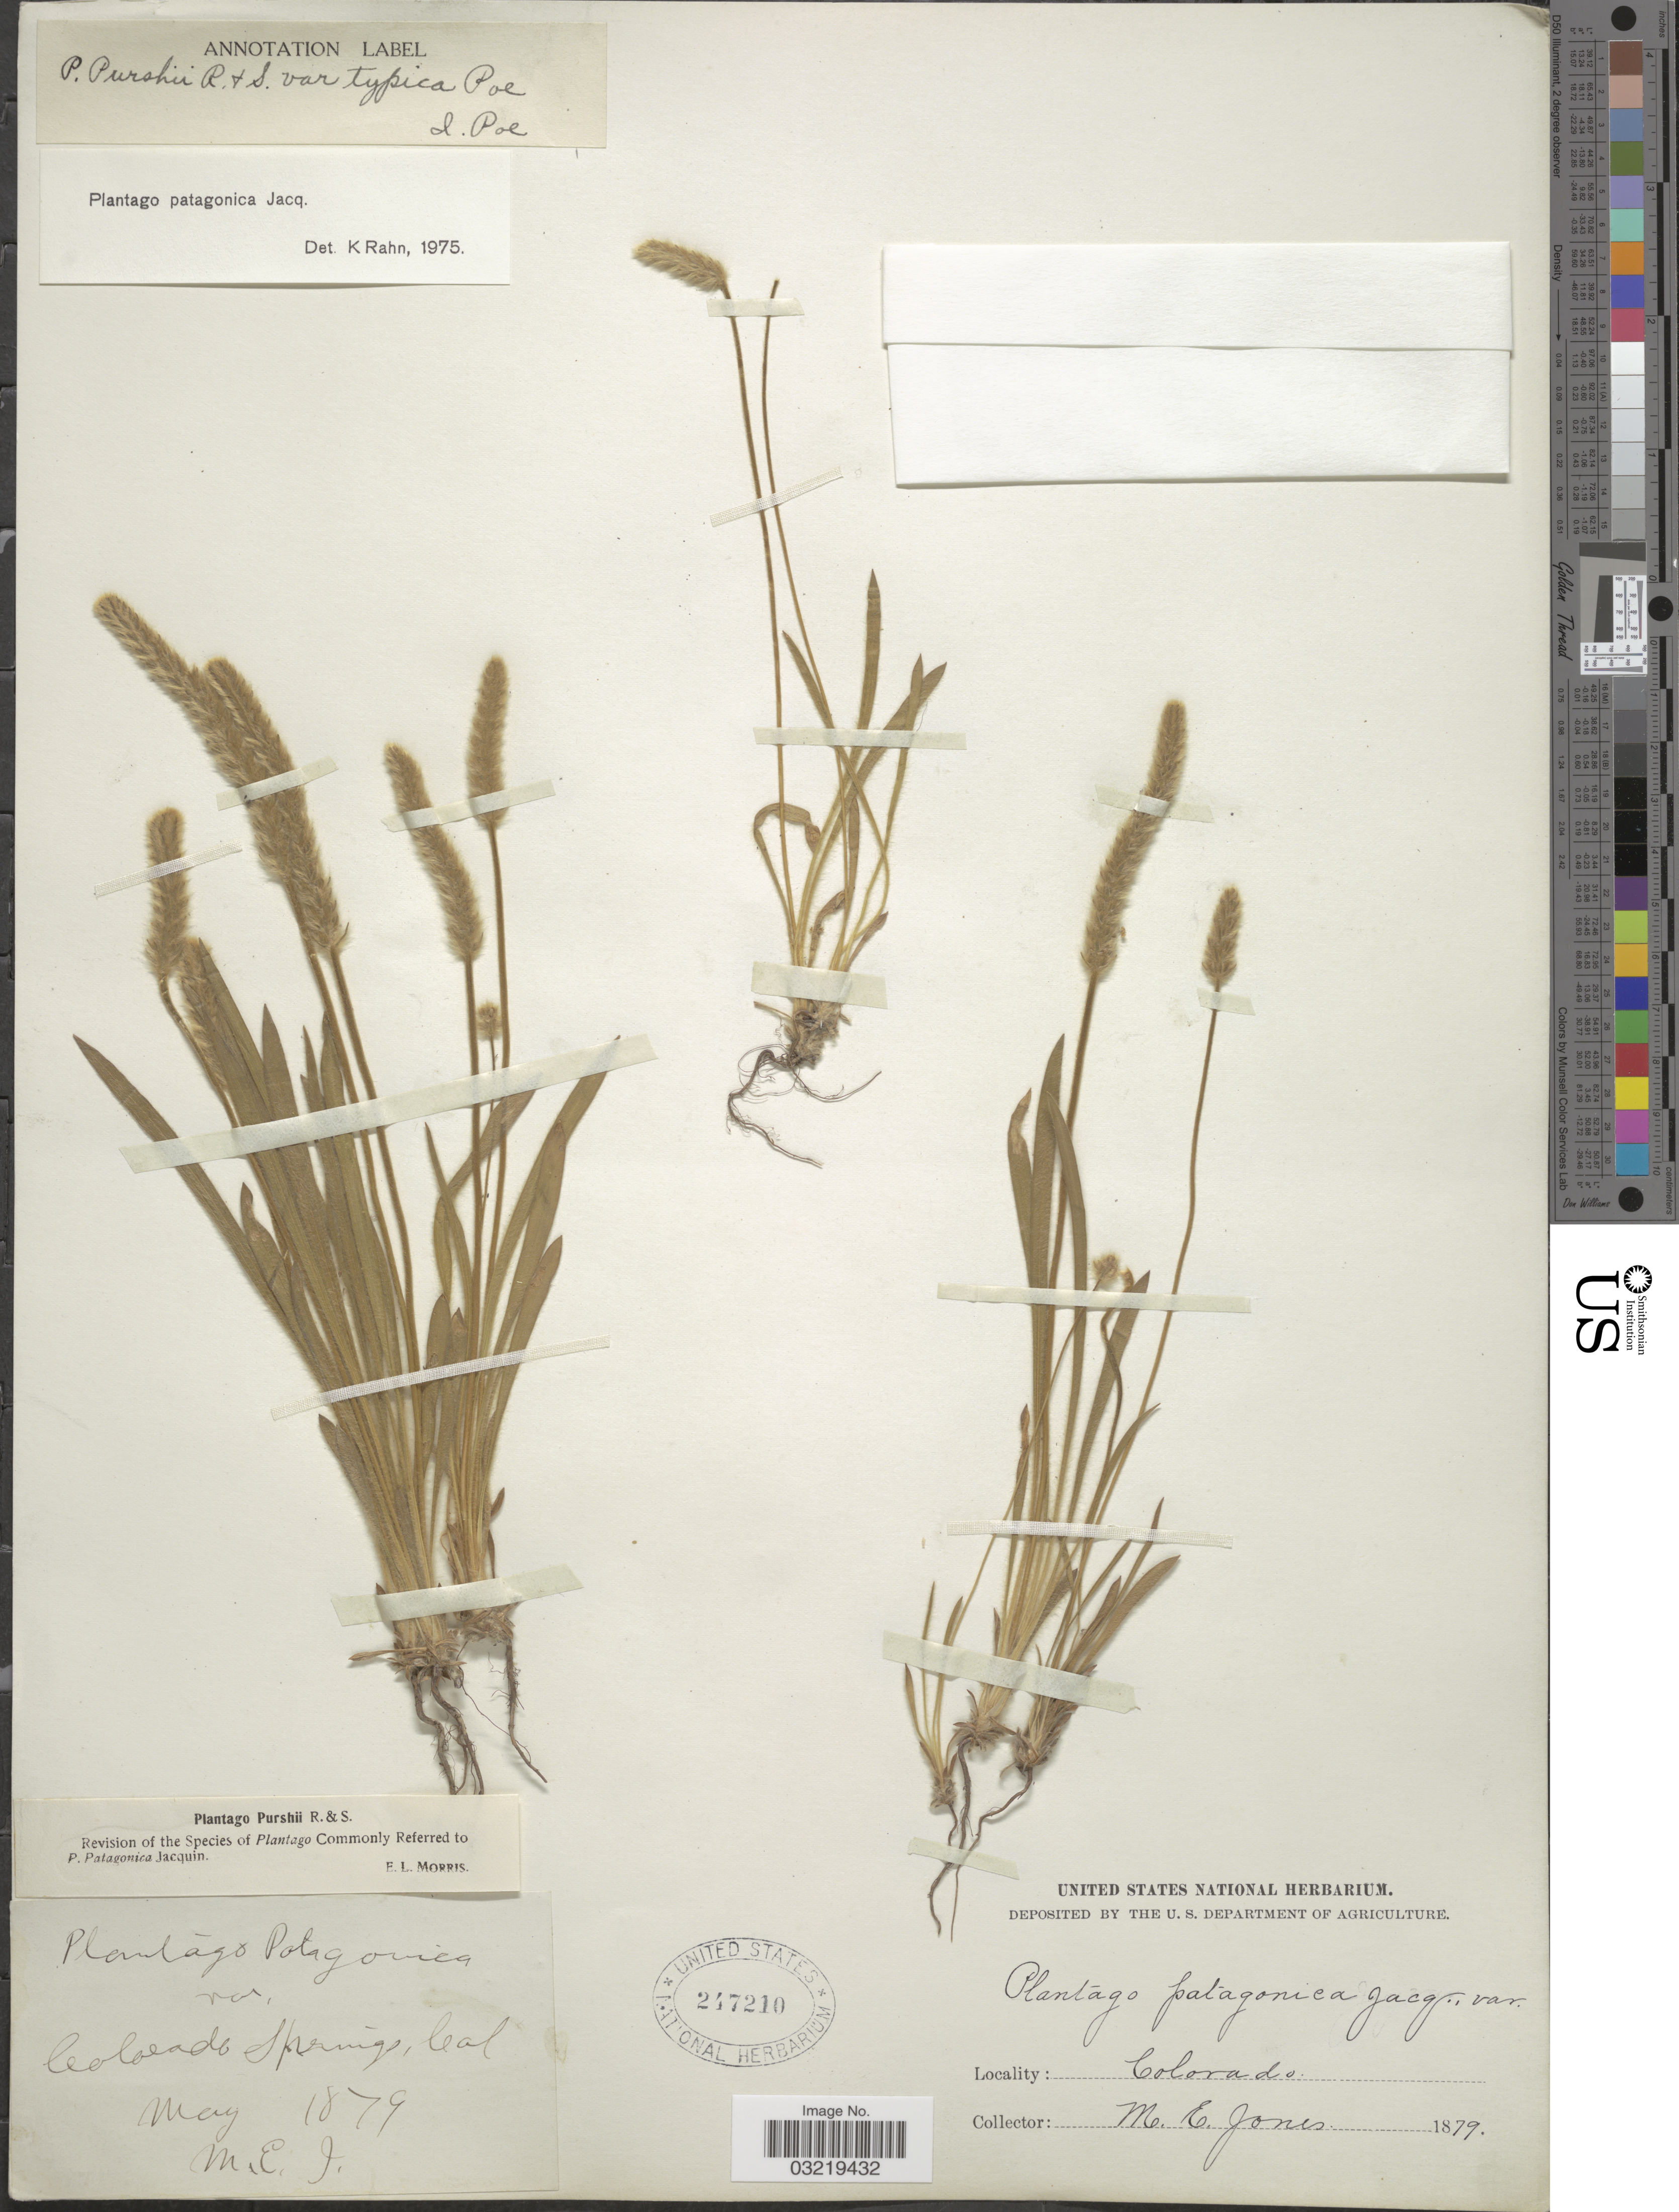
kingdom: Plantae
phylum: Tracheophyta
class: Magnoliopsida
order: Lamiales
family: Plantaginaceae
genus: Plantago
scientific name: Plantago patagonica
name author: Jacq.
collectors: M. E. Jones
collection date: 1879-05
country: United States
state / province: Colorado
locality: Colorado Springs.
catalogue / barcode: US 247210